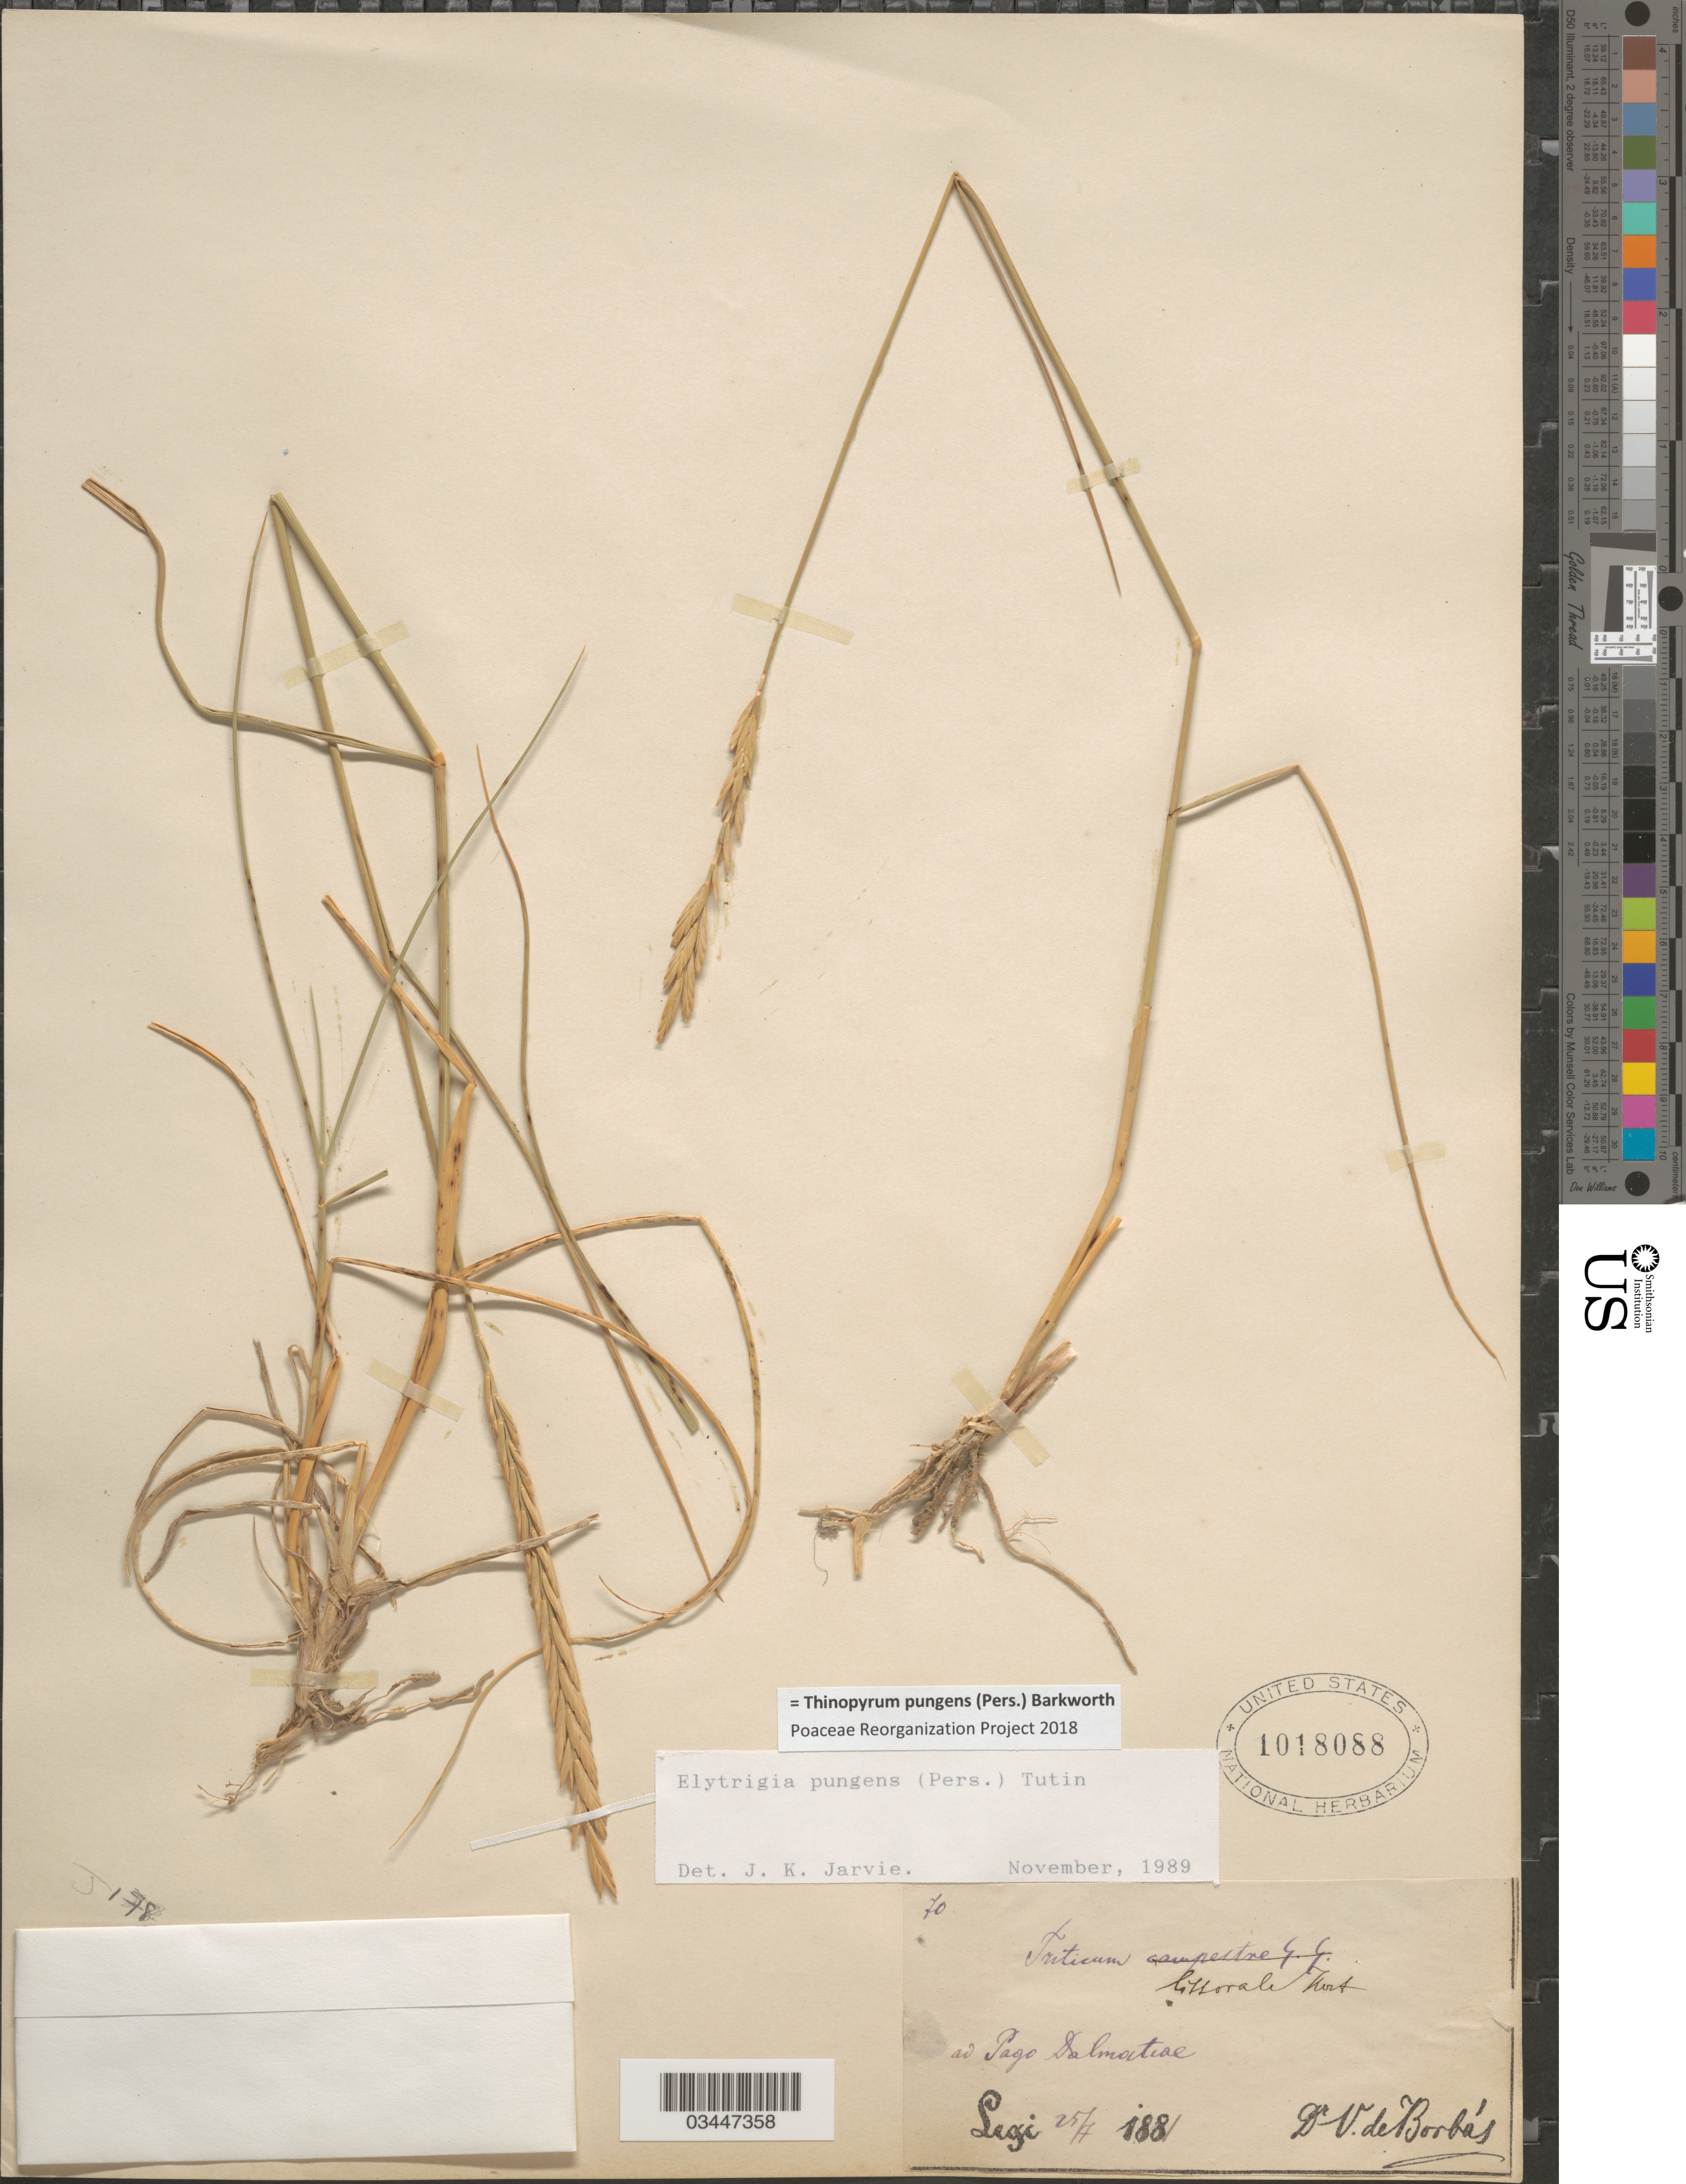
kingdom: Plantae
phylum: Tracheophyta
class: Liliopsida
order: Poales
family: Poaceae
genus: Thinopyrum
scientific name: Thinopyrum pungens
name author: (Pers.) Barkworth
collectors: V. von Borbás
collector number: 70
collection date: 1881-07-25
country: Croatia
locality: Ad Pago Dalmatiae.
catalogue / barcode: US 1018088